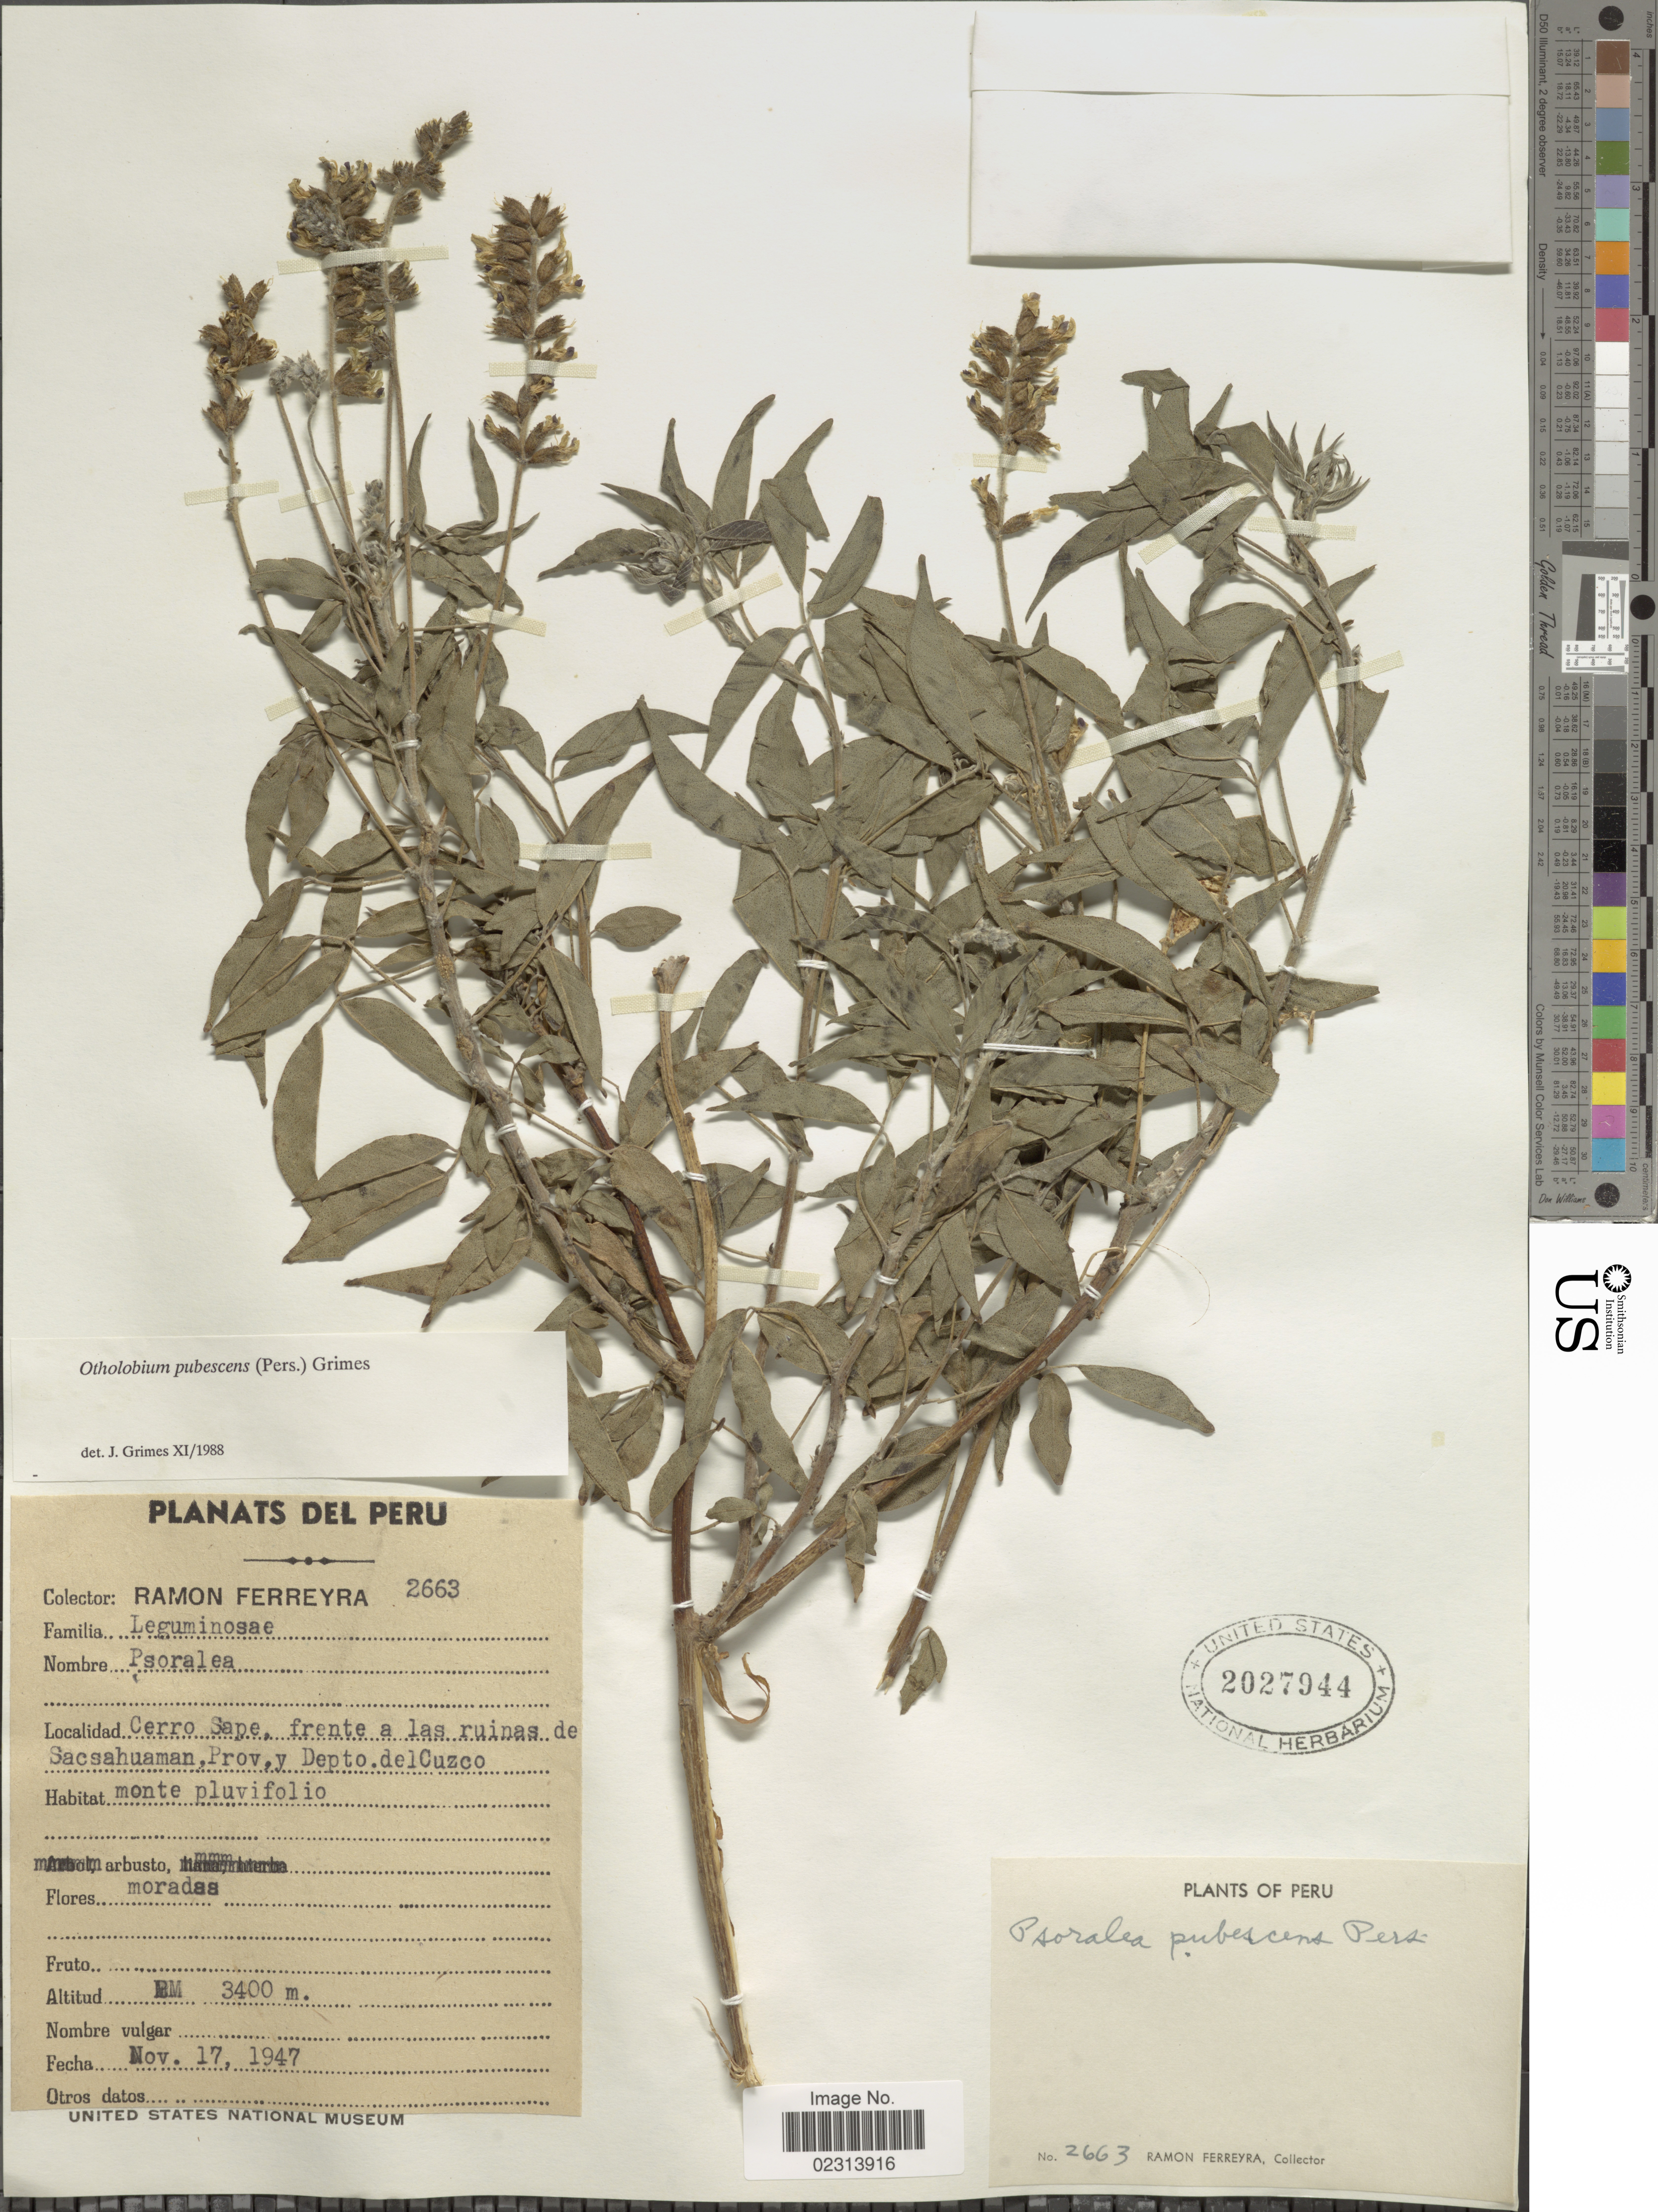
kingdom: Plantae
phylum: Tracheophyta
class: Magnoliopsida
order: Fabales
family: Fabaceae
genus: Otholobium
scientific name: Otholobium pubescens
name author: (Poir.) J.W. Grimes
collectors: R. A. Ferreyra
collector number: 2663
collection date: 1947-11-17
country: Peru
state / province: Cusco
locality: Cerro Sape, frente a ;as ruinas de Sacsahuaman, Prov. y Depto. del Cuzco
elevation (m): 3400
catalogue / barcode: US 2027944